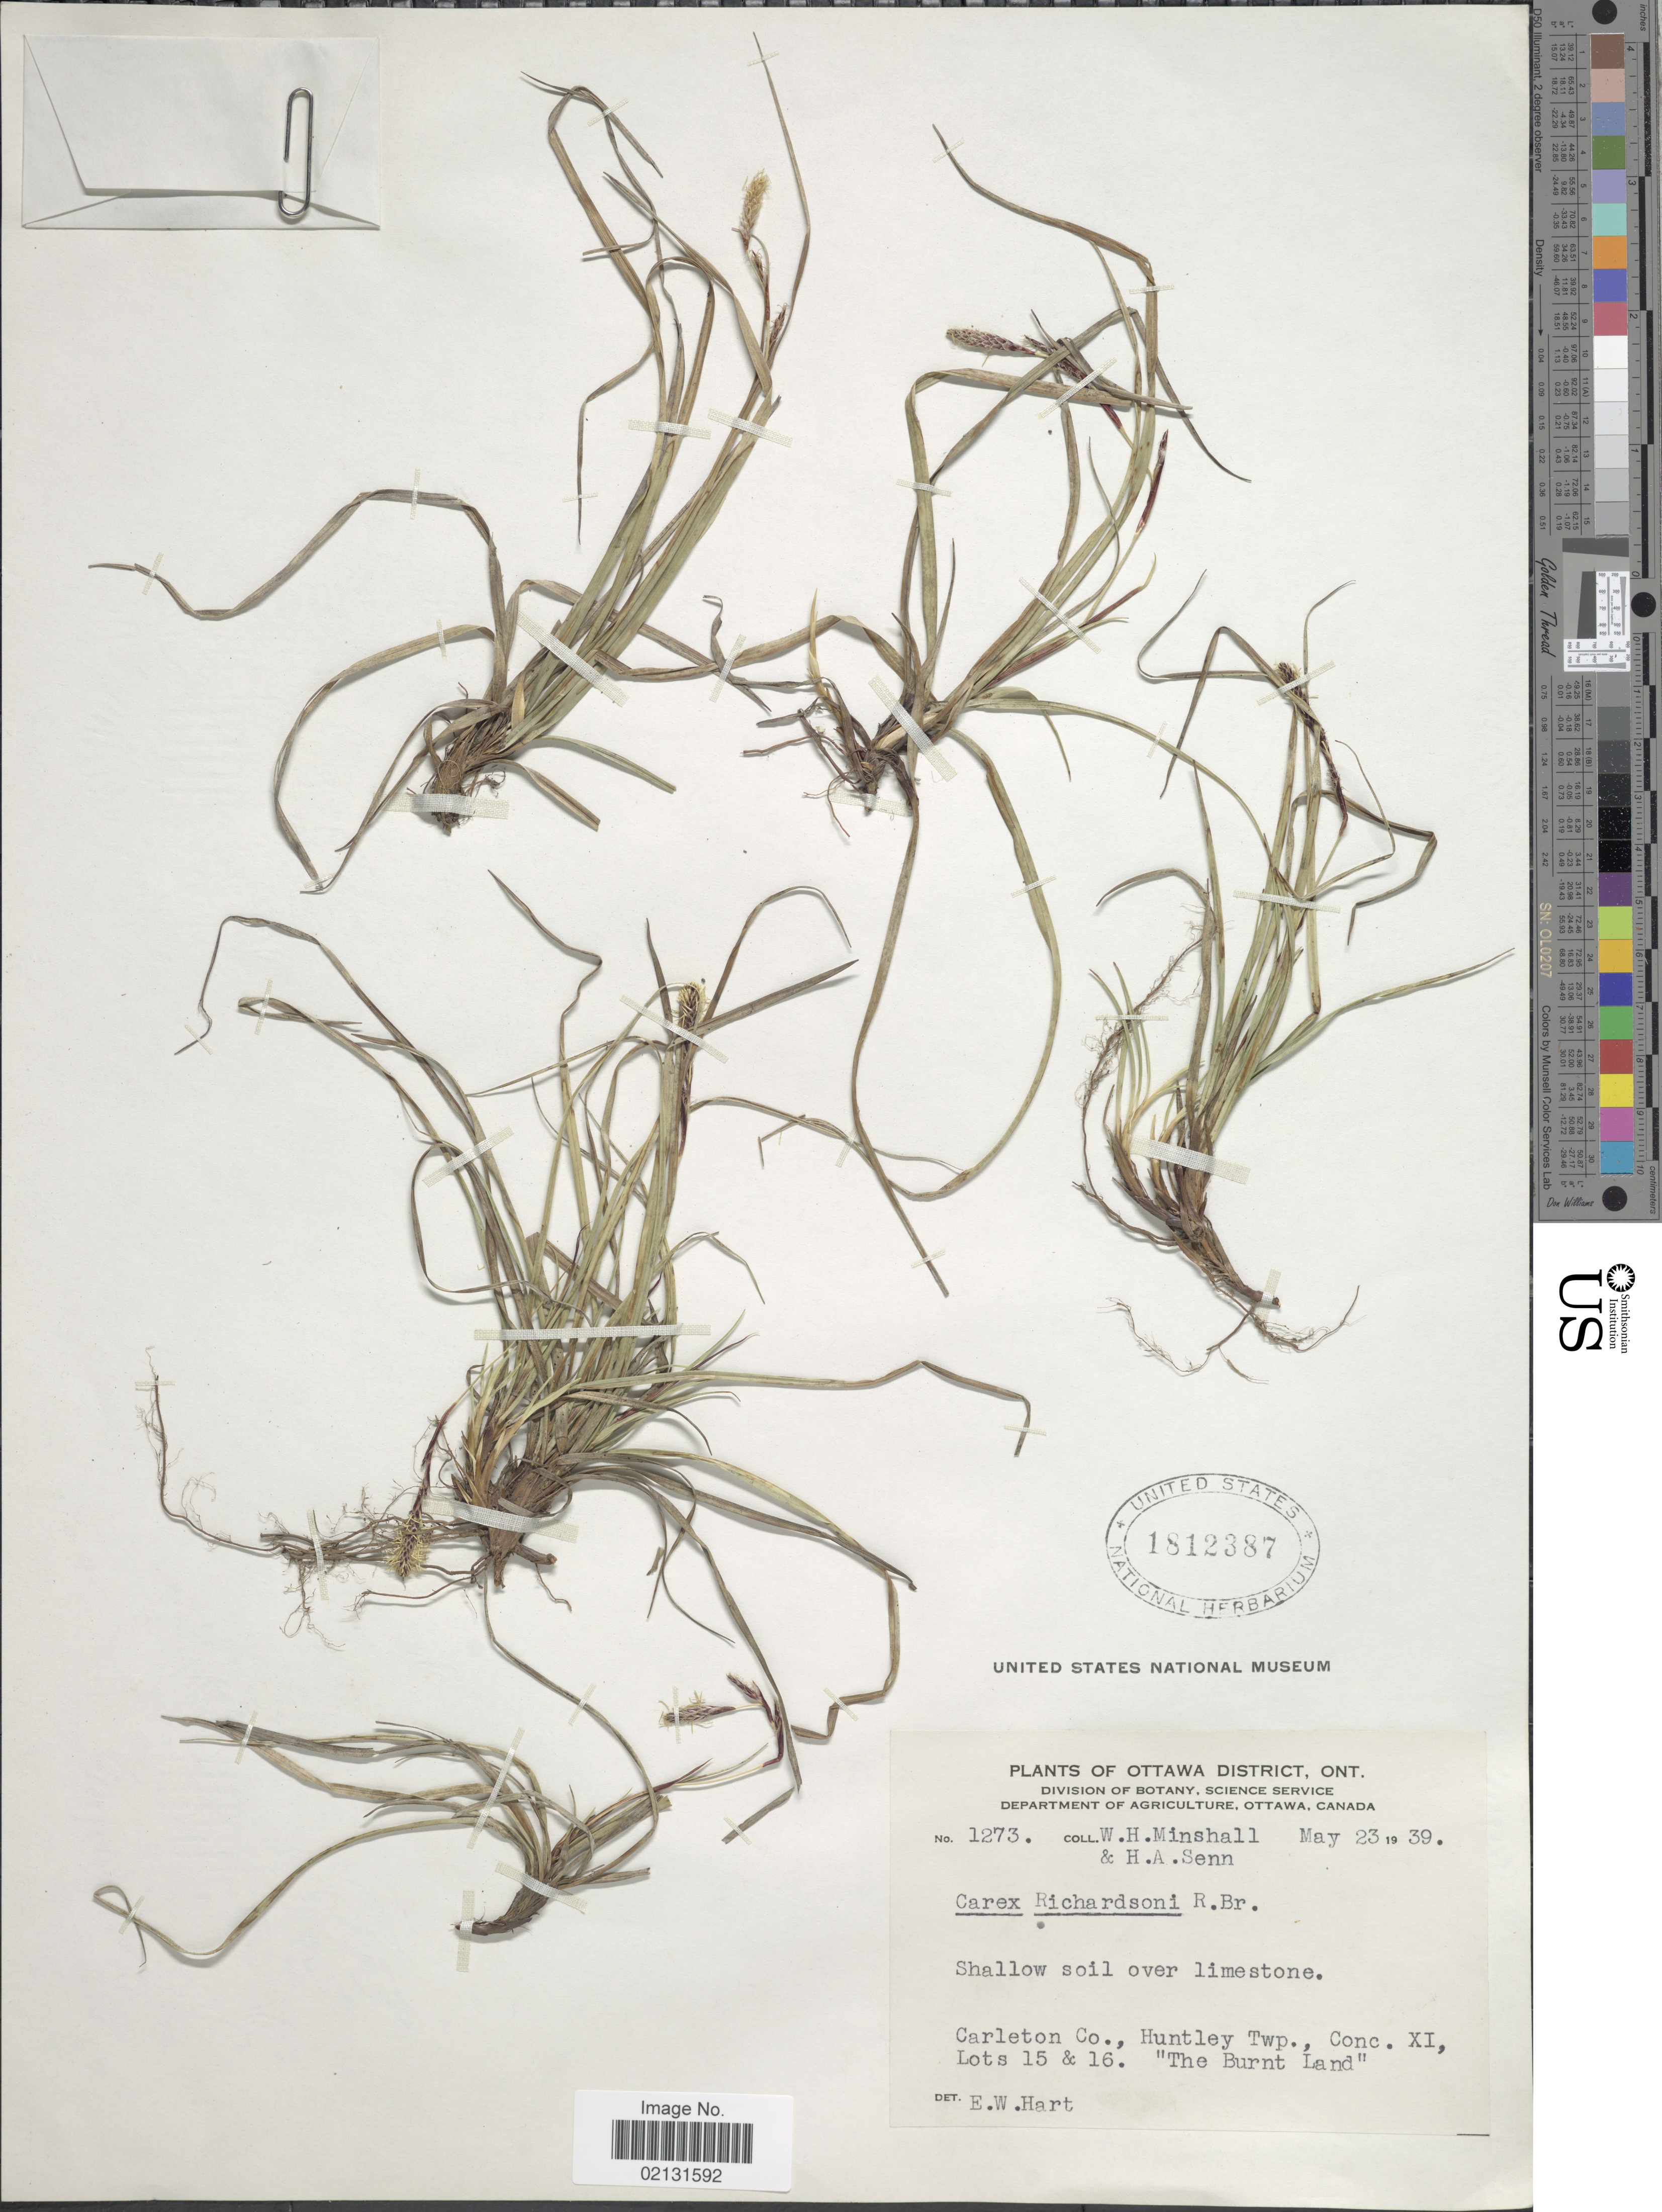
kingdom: Plantae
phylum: Tracheophyta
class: Liliopsida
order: Poales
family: Cyperaceae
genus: Carex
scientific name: Carex richardsonii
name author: R. Br.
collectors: W. Minshall & H. Senn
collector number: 1273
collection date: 1939-05-23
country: Canada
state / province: Ontario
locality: Ottawa District, Carleton Co., Huntley Twp., Conc. XI, Lots 15 & 16, "The Burnt Land".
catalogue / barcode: US 1812387